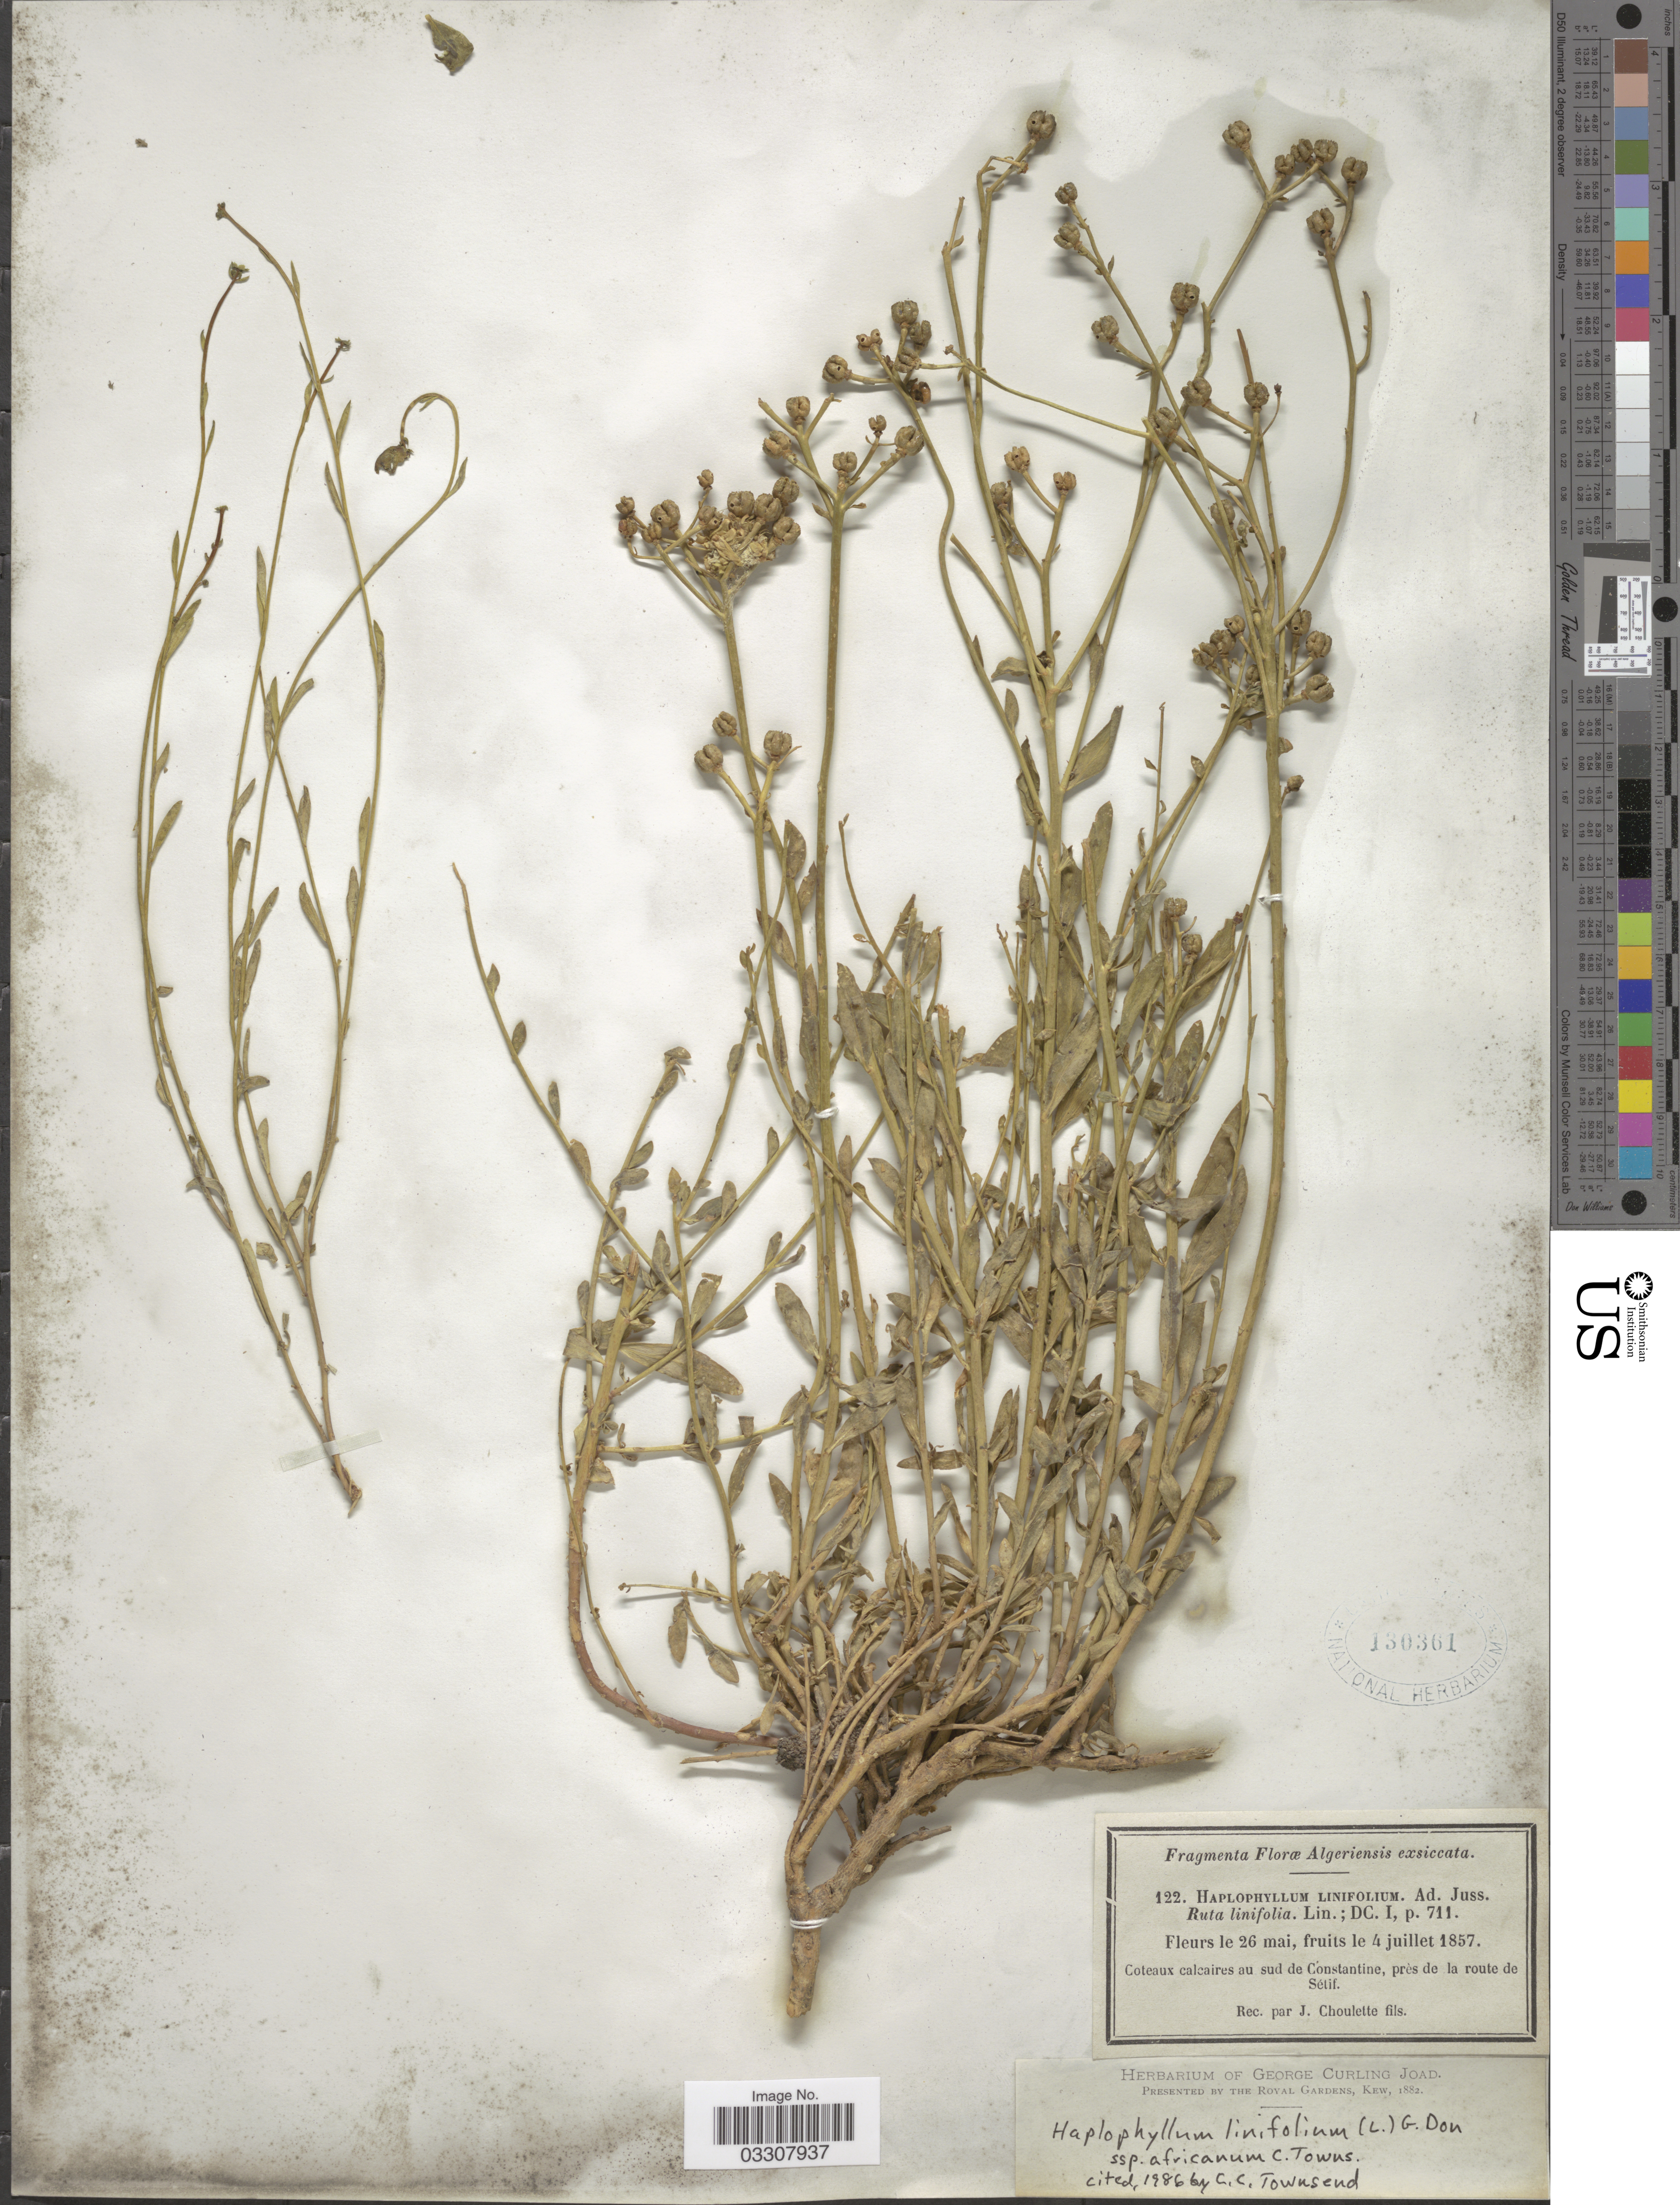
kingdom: Plantae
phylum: Tracheophyta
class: Magnoliopsida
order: Sapindales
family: Rutaceae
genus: Haplophyllum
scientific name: Haplophyllum linifolium subsp. africanum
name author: C. C. Towns.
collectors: J. Choulette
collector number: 122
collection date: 1857-05-26/1857-07-04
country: Algeria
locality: Coteaux calcaires au sud de Constantine, près de la route de Sétif.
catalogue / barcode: US 130361